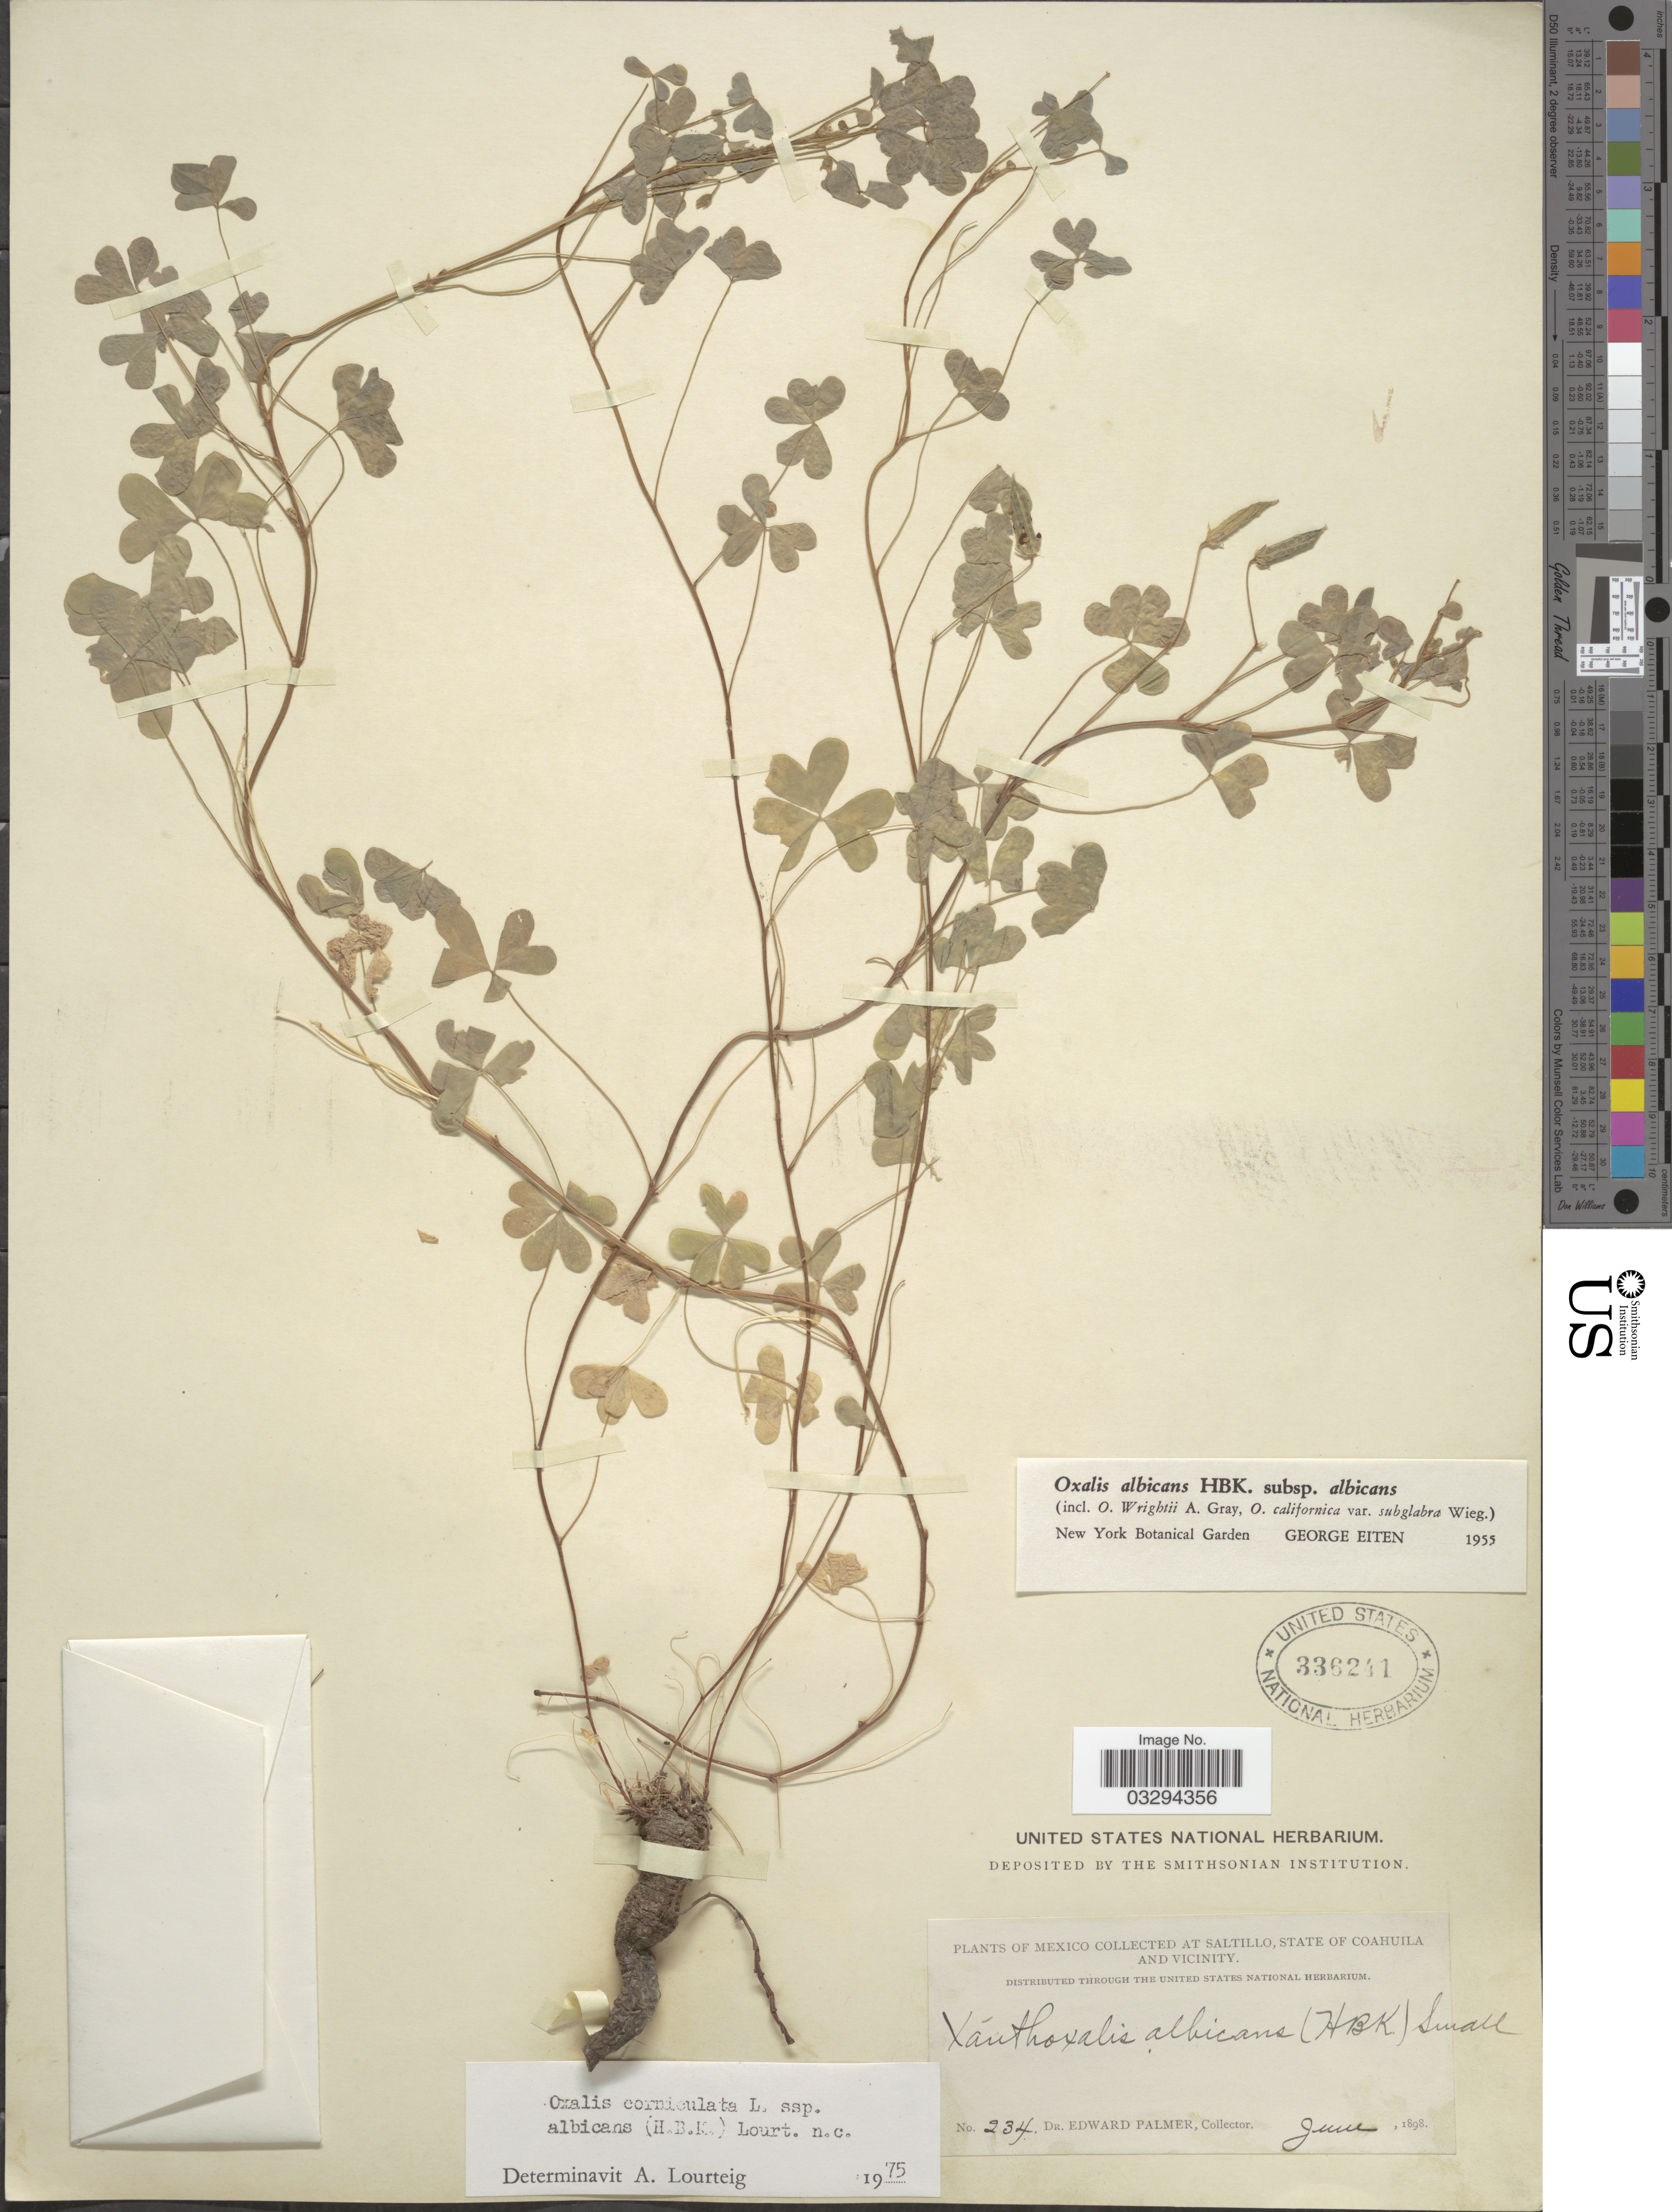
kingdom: Plantae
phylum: Tracheophyta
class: Magnoliopsida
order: Oxalidales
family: Oxalidaceae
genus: Oxalis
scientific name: Oxalis corniculata subsp. albicans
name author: (Kunth) Lourteig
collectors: E. Palmer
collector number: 234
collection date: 1898-06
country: Mexico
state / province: Coahuila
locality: At Saltillo, State of Coahuila and Vicinity.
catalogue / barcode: US 336241